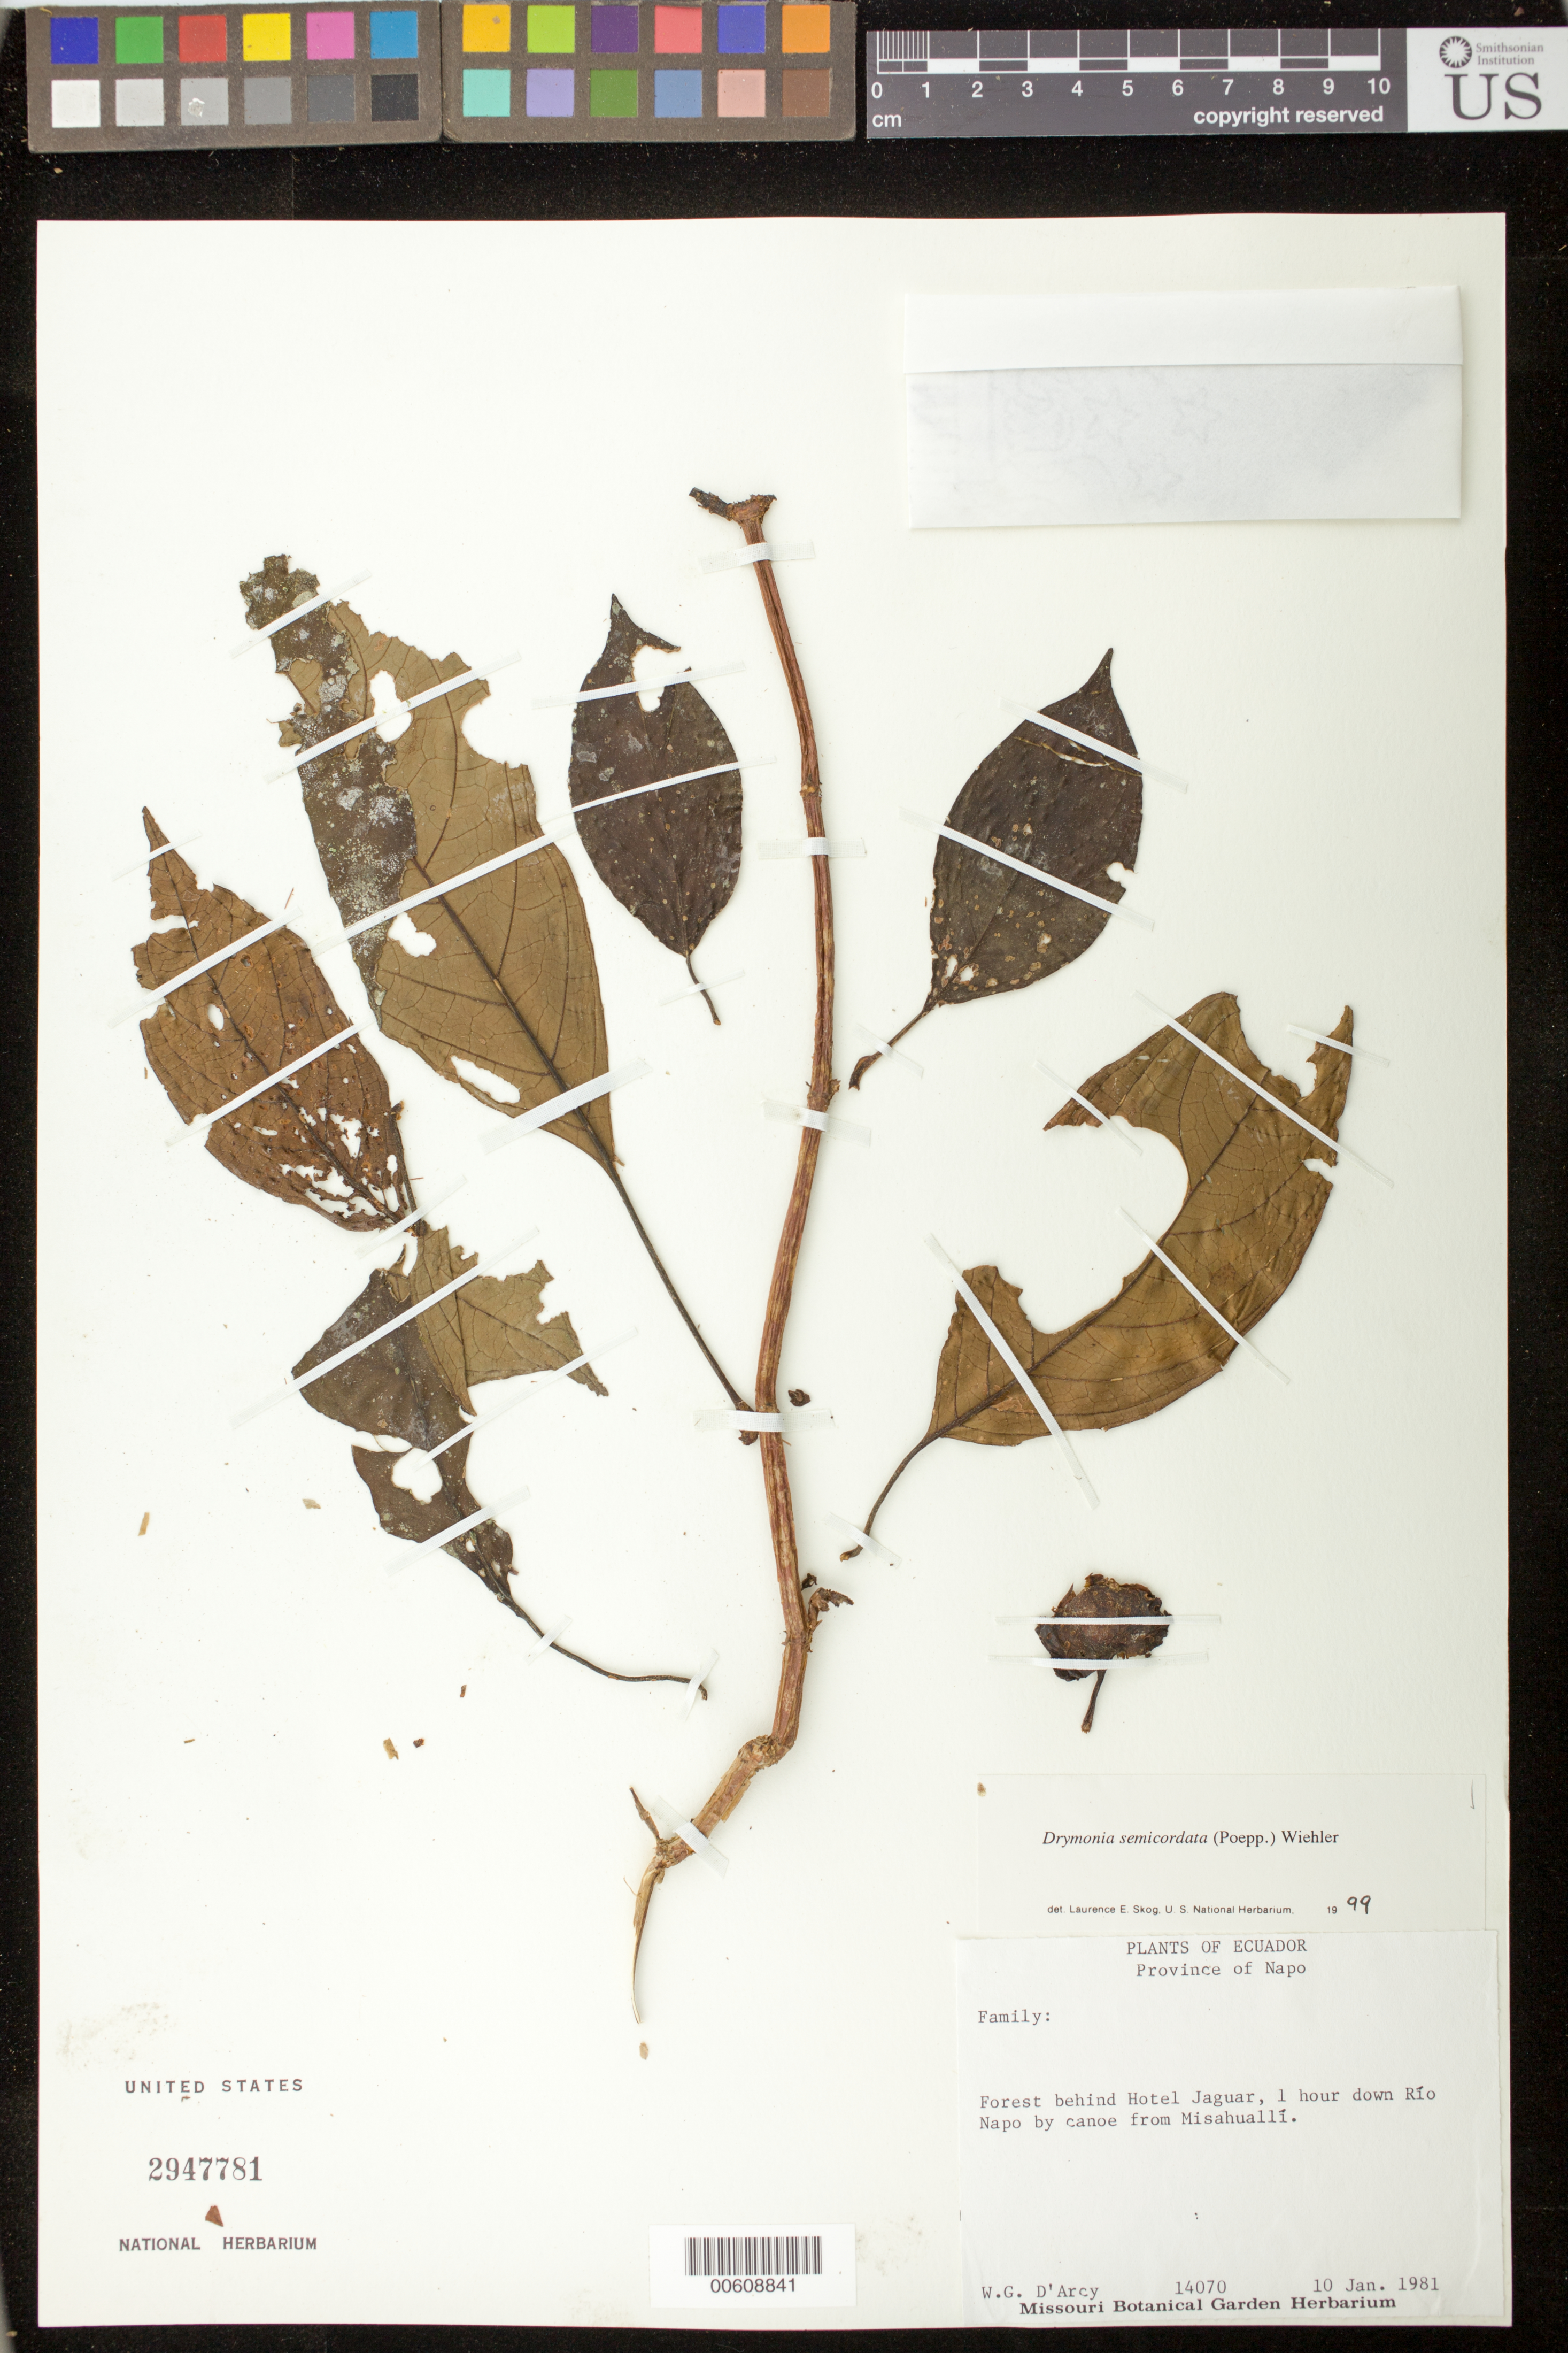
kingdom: Plantae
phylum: Tracheophyta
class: Magnoliopsida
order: Lamiales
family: Gesneriaceae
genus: Drymonia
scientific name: Drymonia semicordata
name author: (Poepp.) Wiehler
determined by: Skog, Laurence E.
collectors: W. G. D'Arcy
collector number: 14070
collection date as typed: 10 Jan 1981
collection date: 1981-01-10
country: Ecuador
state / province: Napo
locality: Behind Hotel Jaguar, 1 hour down Río Napo by canoe from Misahuallí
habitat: Forest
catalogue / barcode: US 2947781